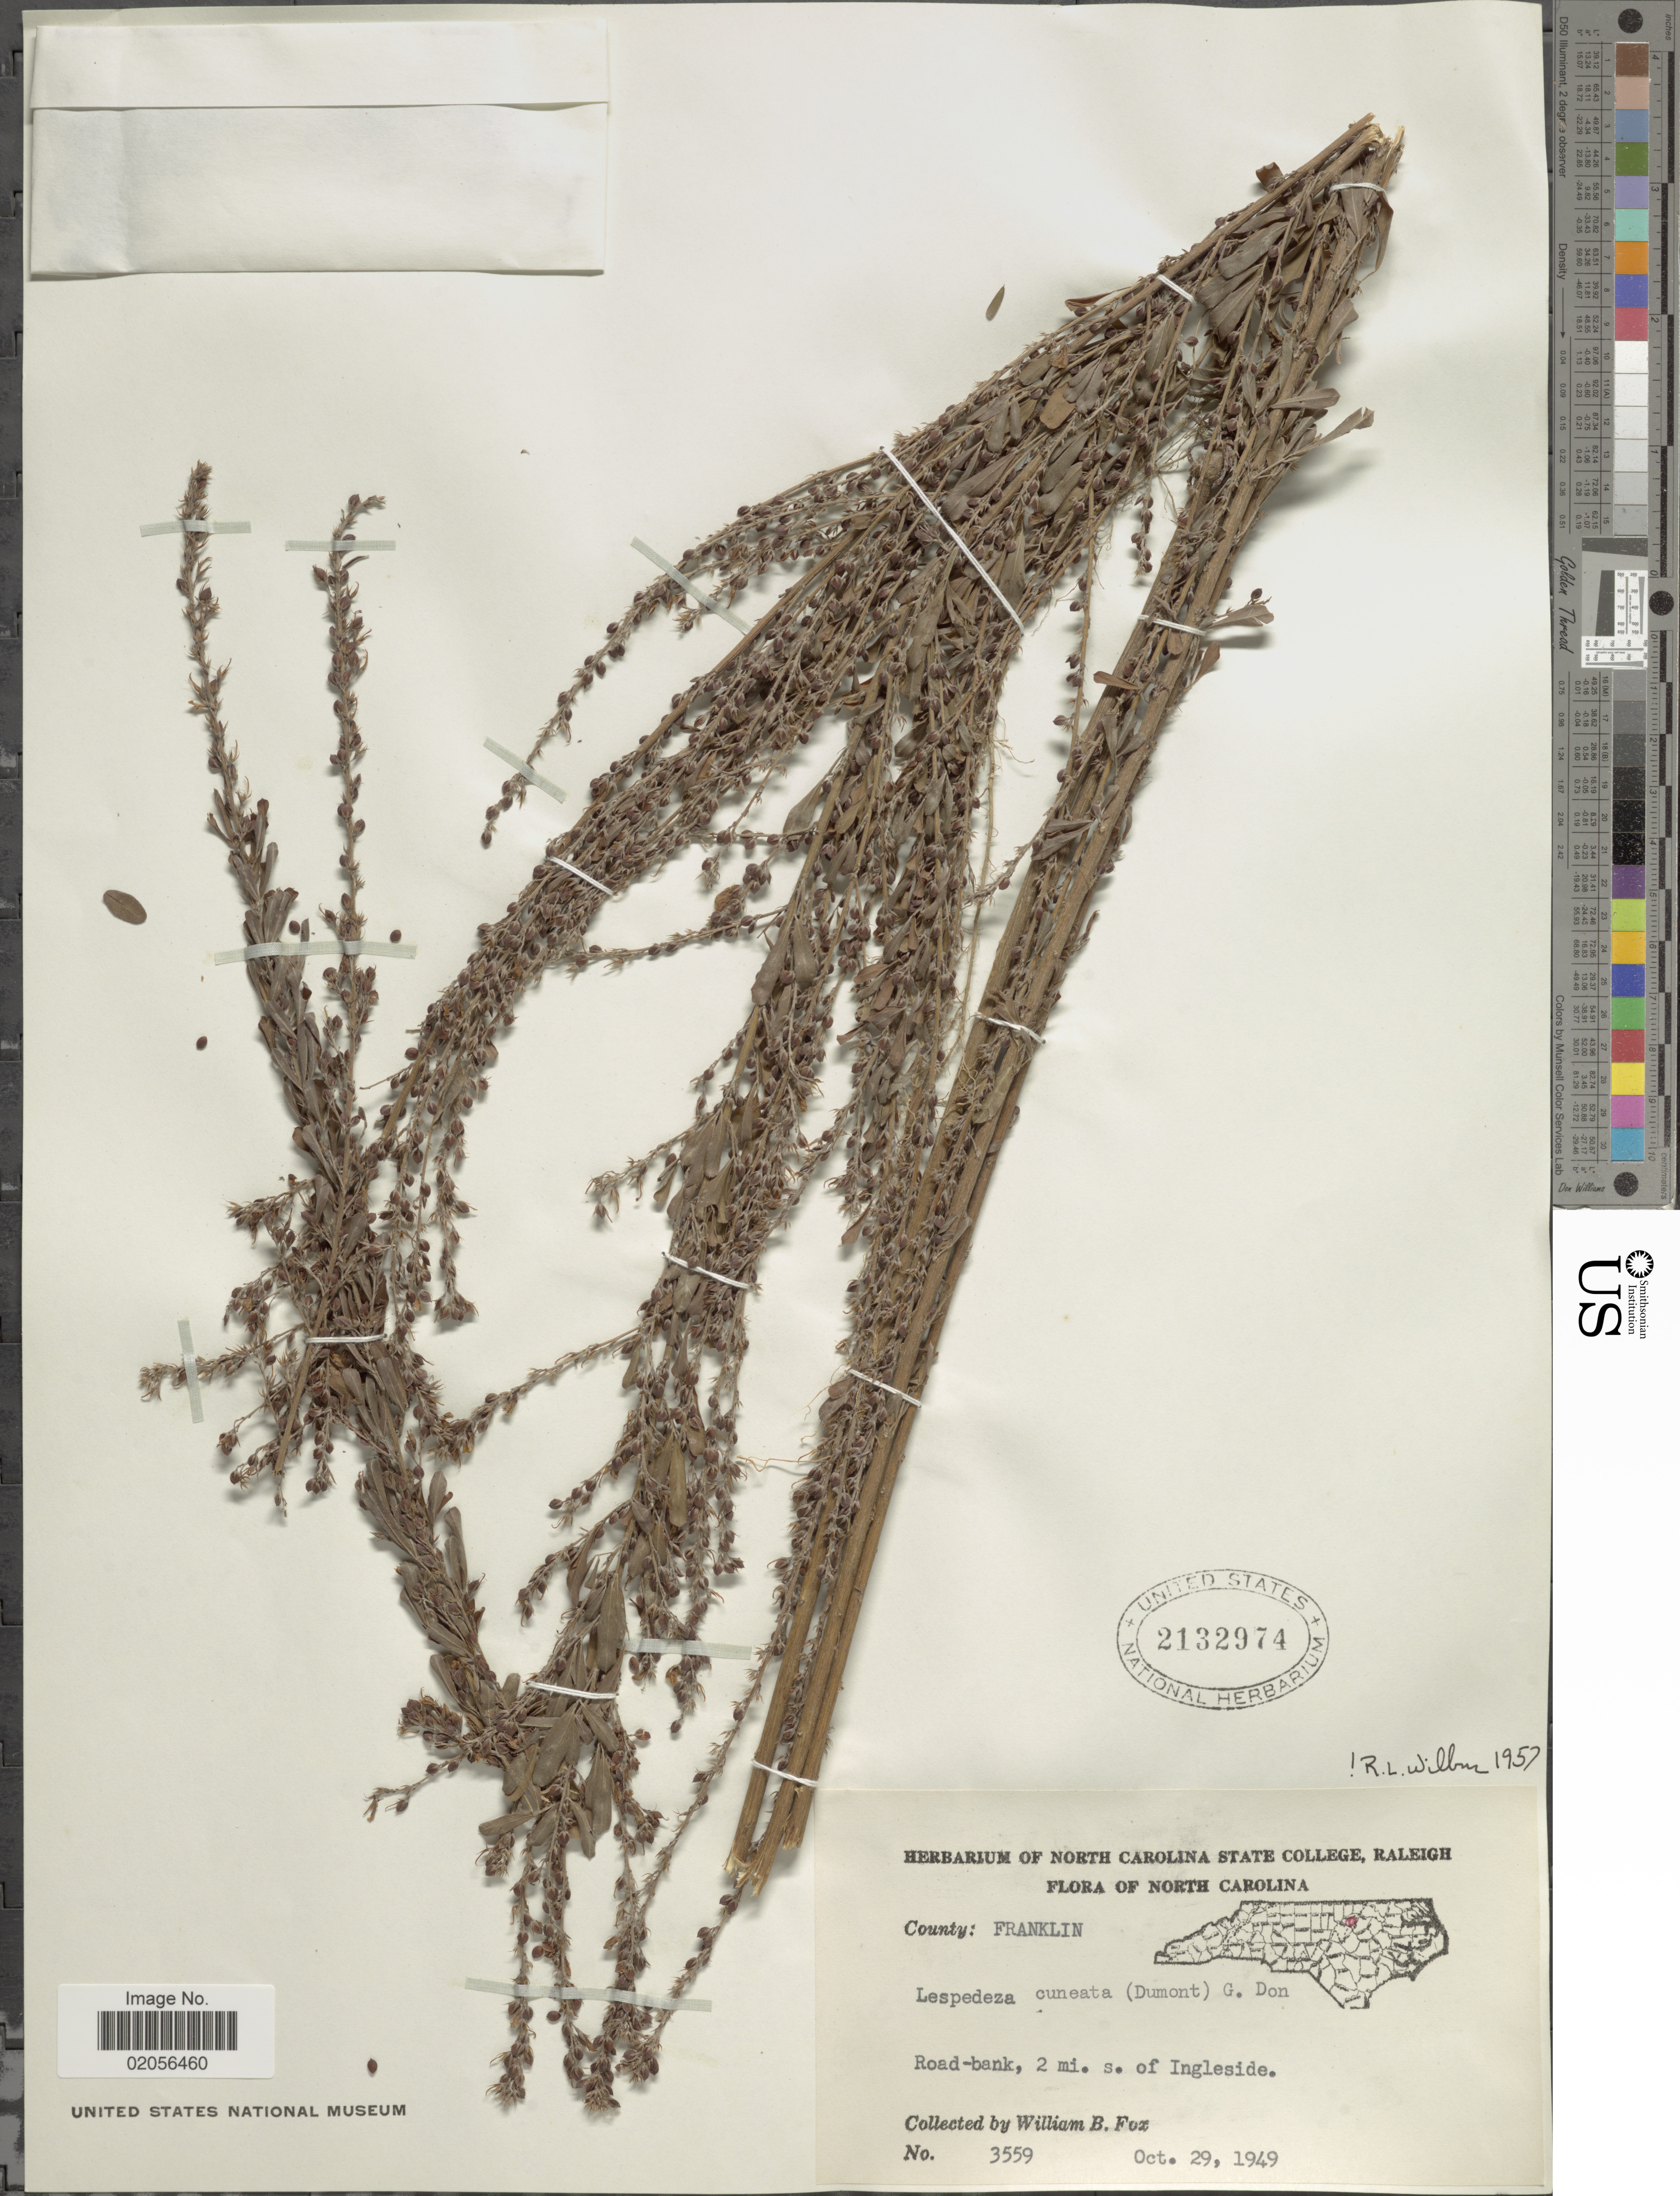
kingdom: Plantae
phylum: Tracheophyta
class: Magnoliopsida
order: Fabales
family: Fabaceae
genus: Lespedeza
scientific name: Lespedeza cuneata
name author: (Dum. Cours.) G. Don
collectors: W. B. Fox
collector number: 3559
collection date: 1949-10-29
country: United States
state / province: North Carolina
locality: County: Franklin, Road-bank, 2 mi s, of Ingleside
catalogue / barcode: US 2132974